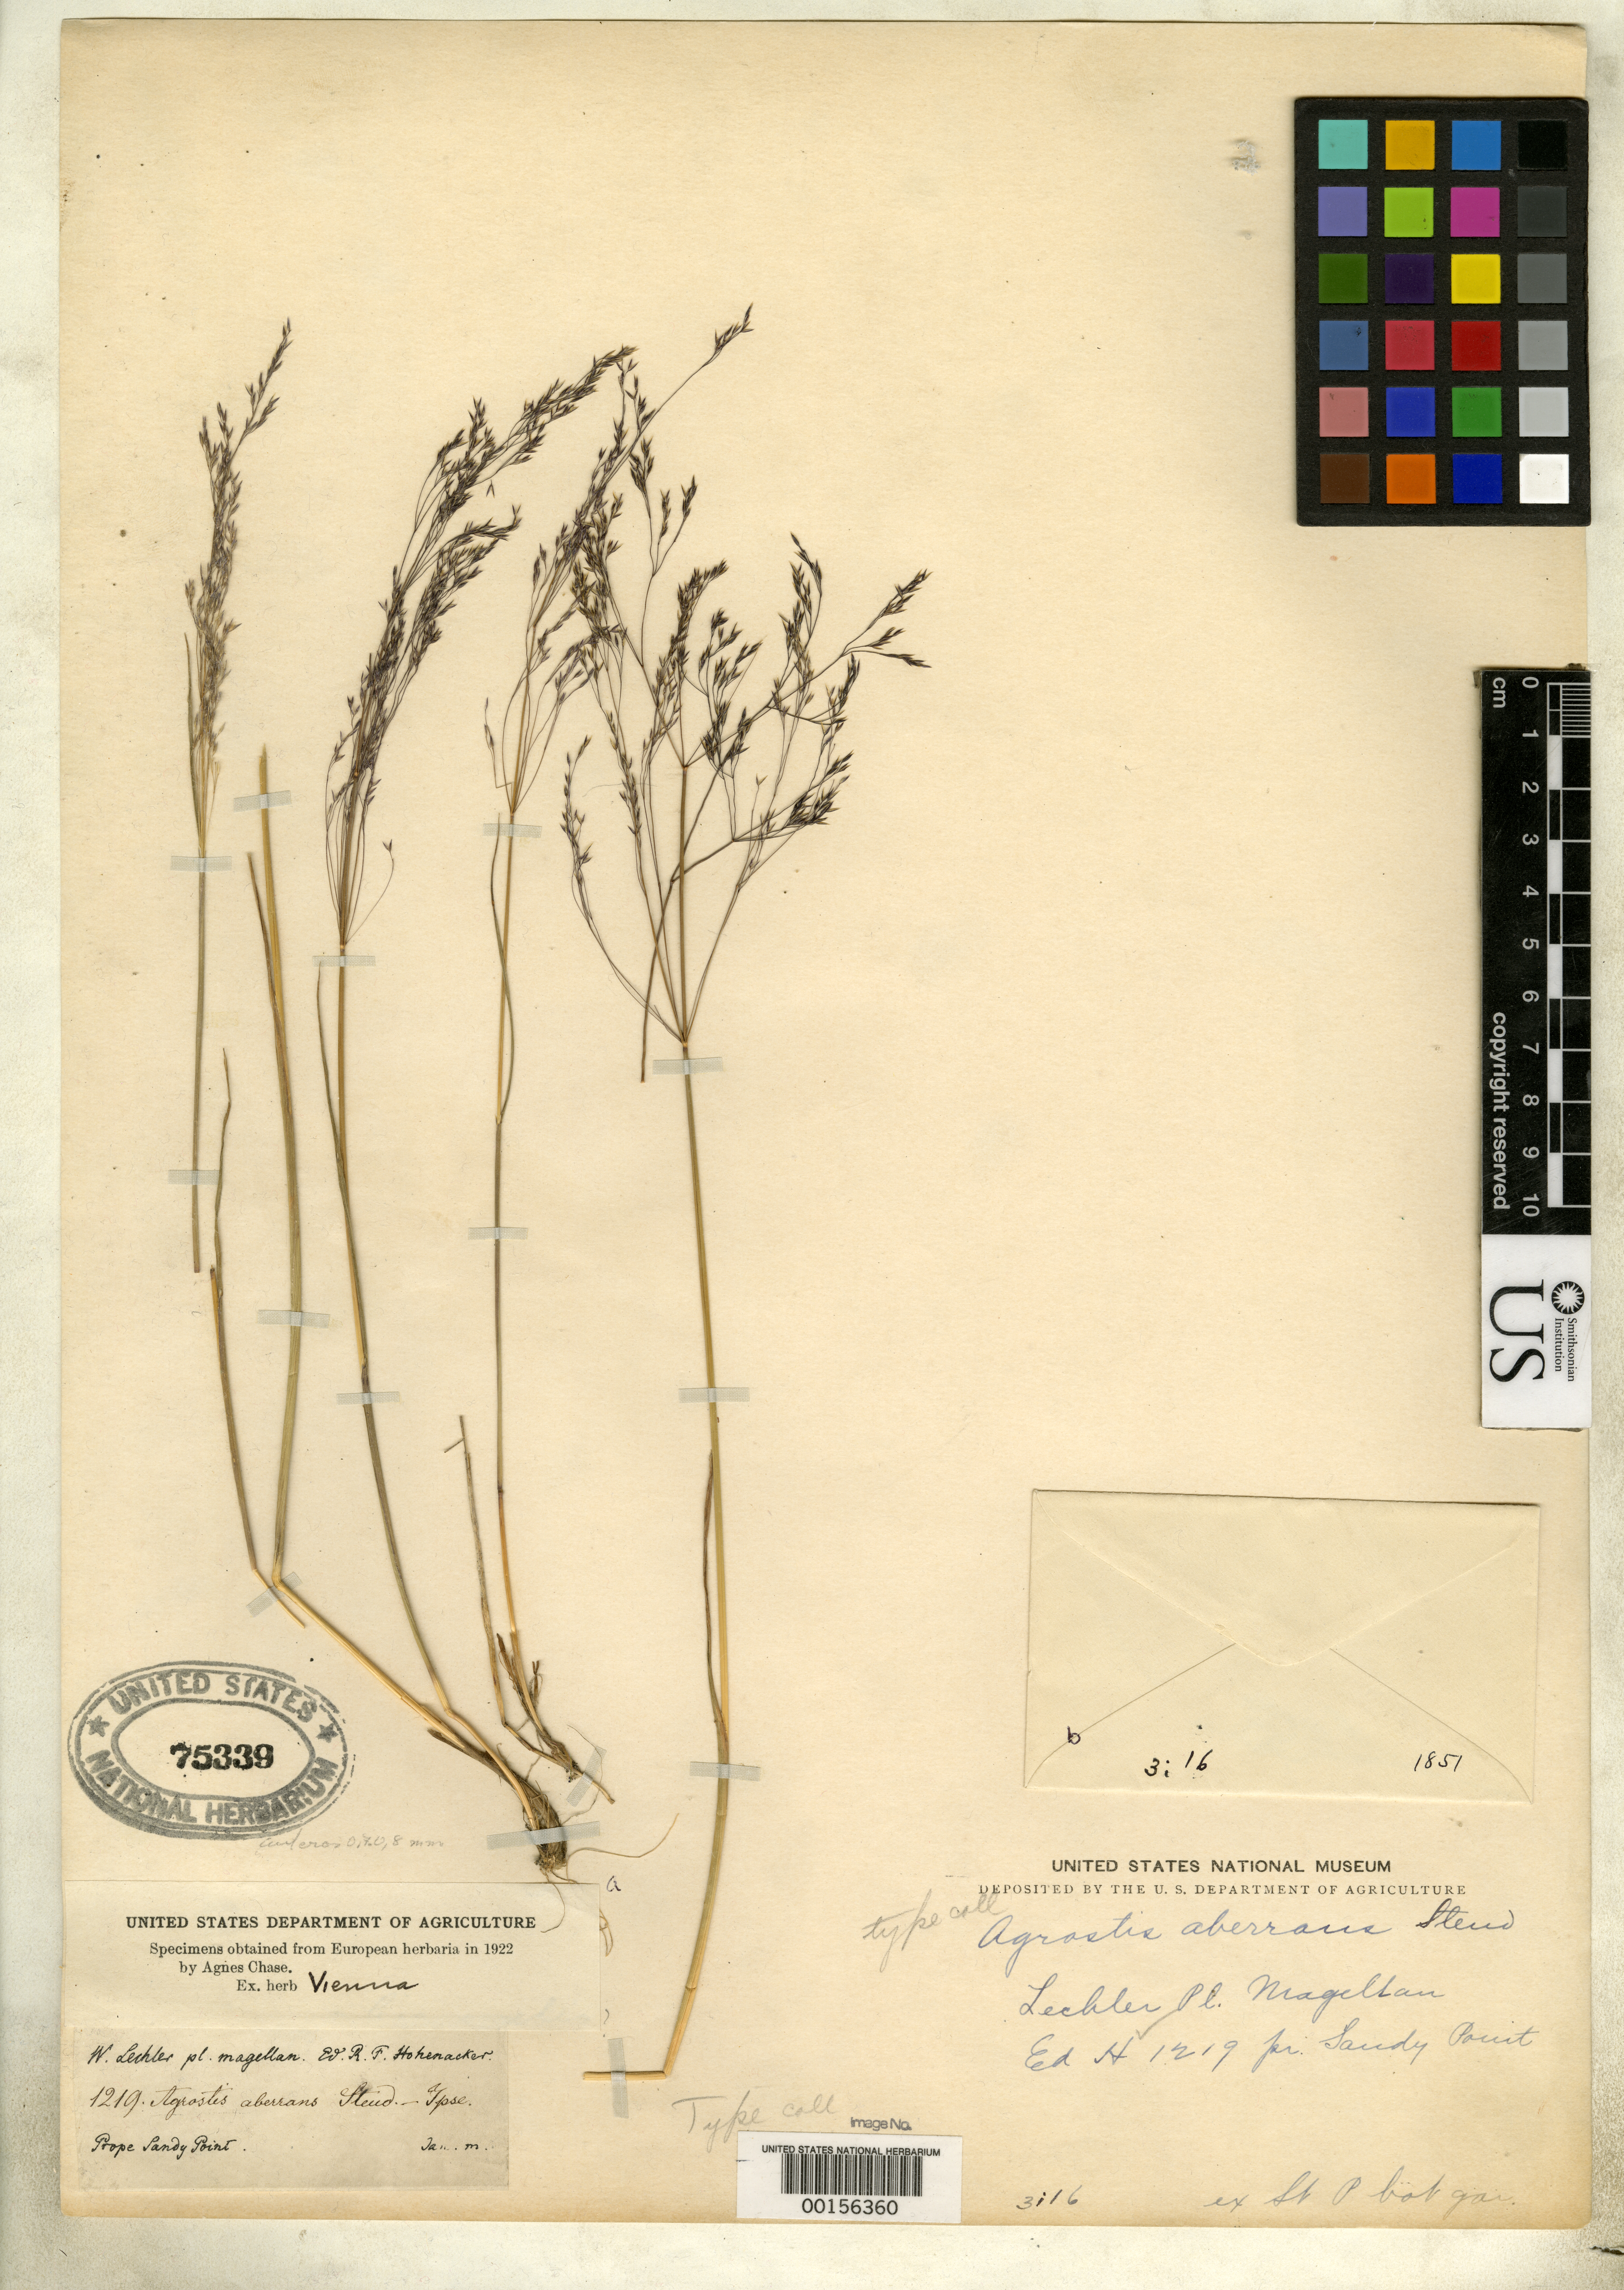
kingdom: Plantae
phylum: Tracheophyta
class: Liliopsida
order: Poales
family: Poaceae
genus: Agrostis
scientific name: Agrostis aberrans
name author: Steud.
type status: Type Fragment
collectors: W. Lechler & R. F. Hohenacker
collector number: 1219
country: Chile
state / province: Magallanes y de la Antártica Chilena (XII)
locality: Sandy Point.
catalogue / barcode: US 75339